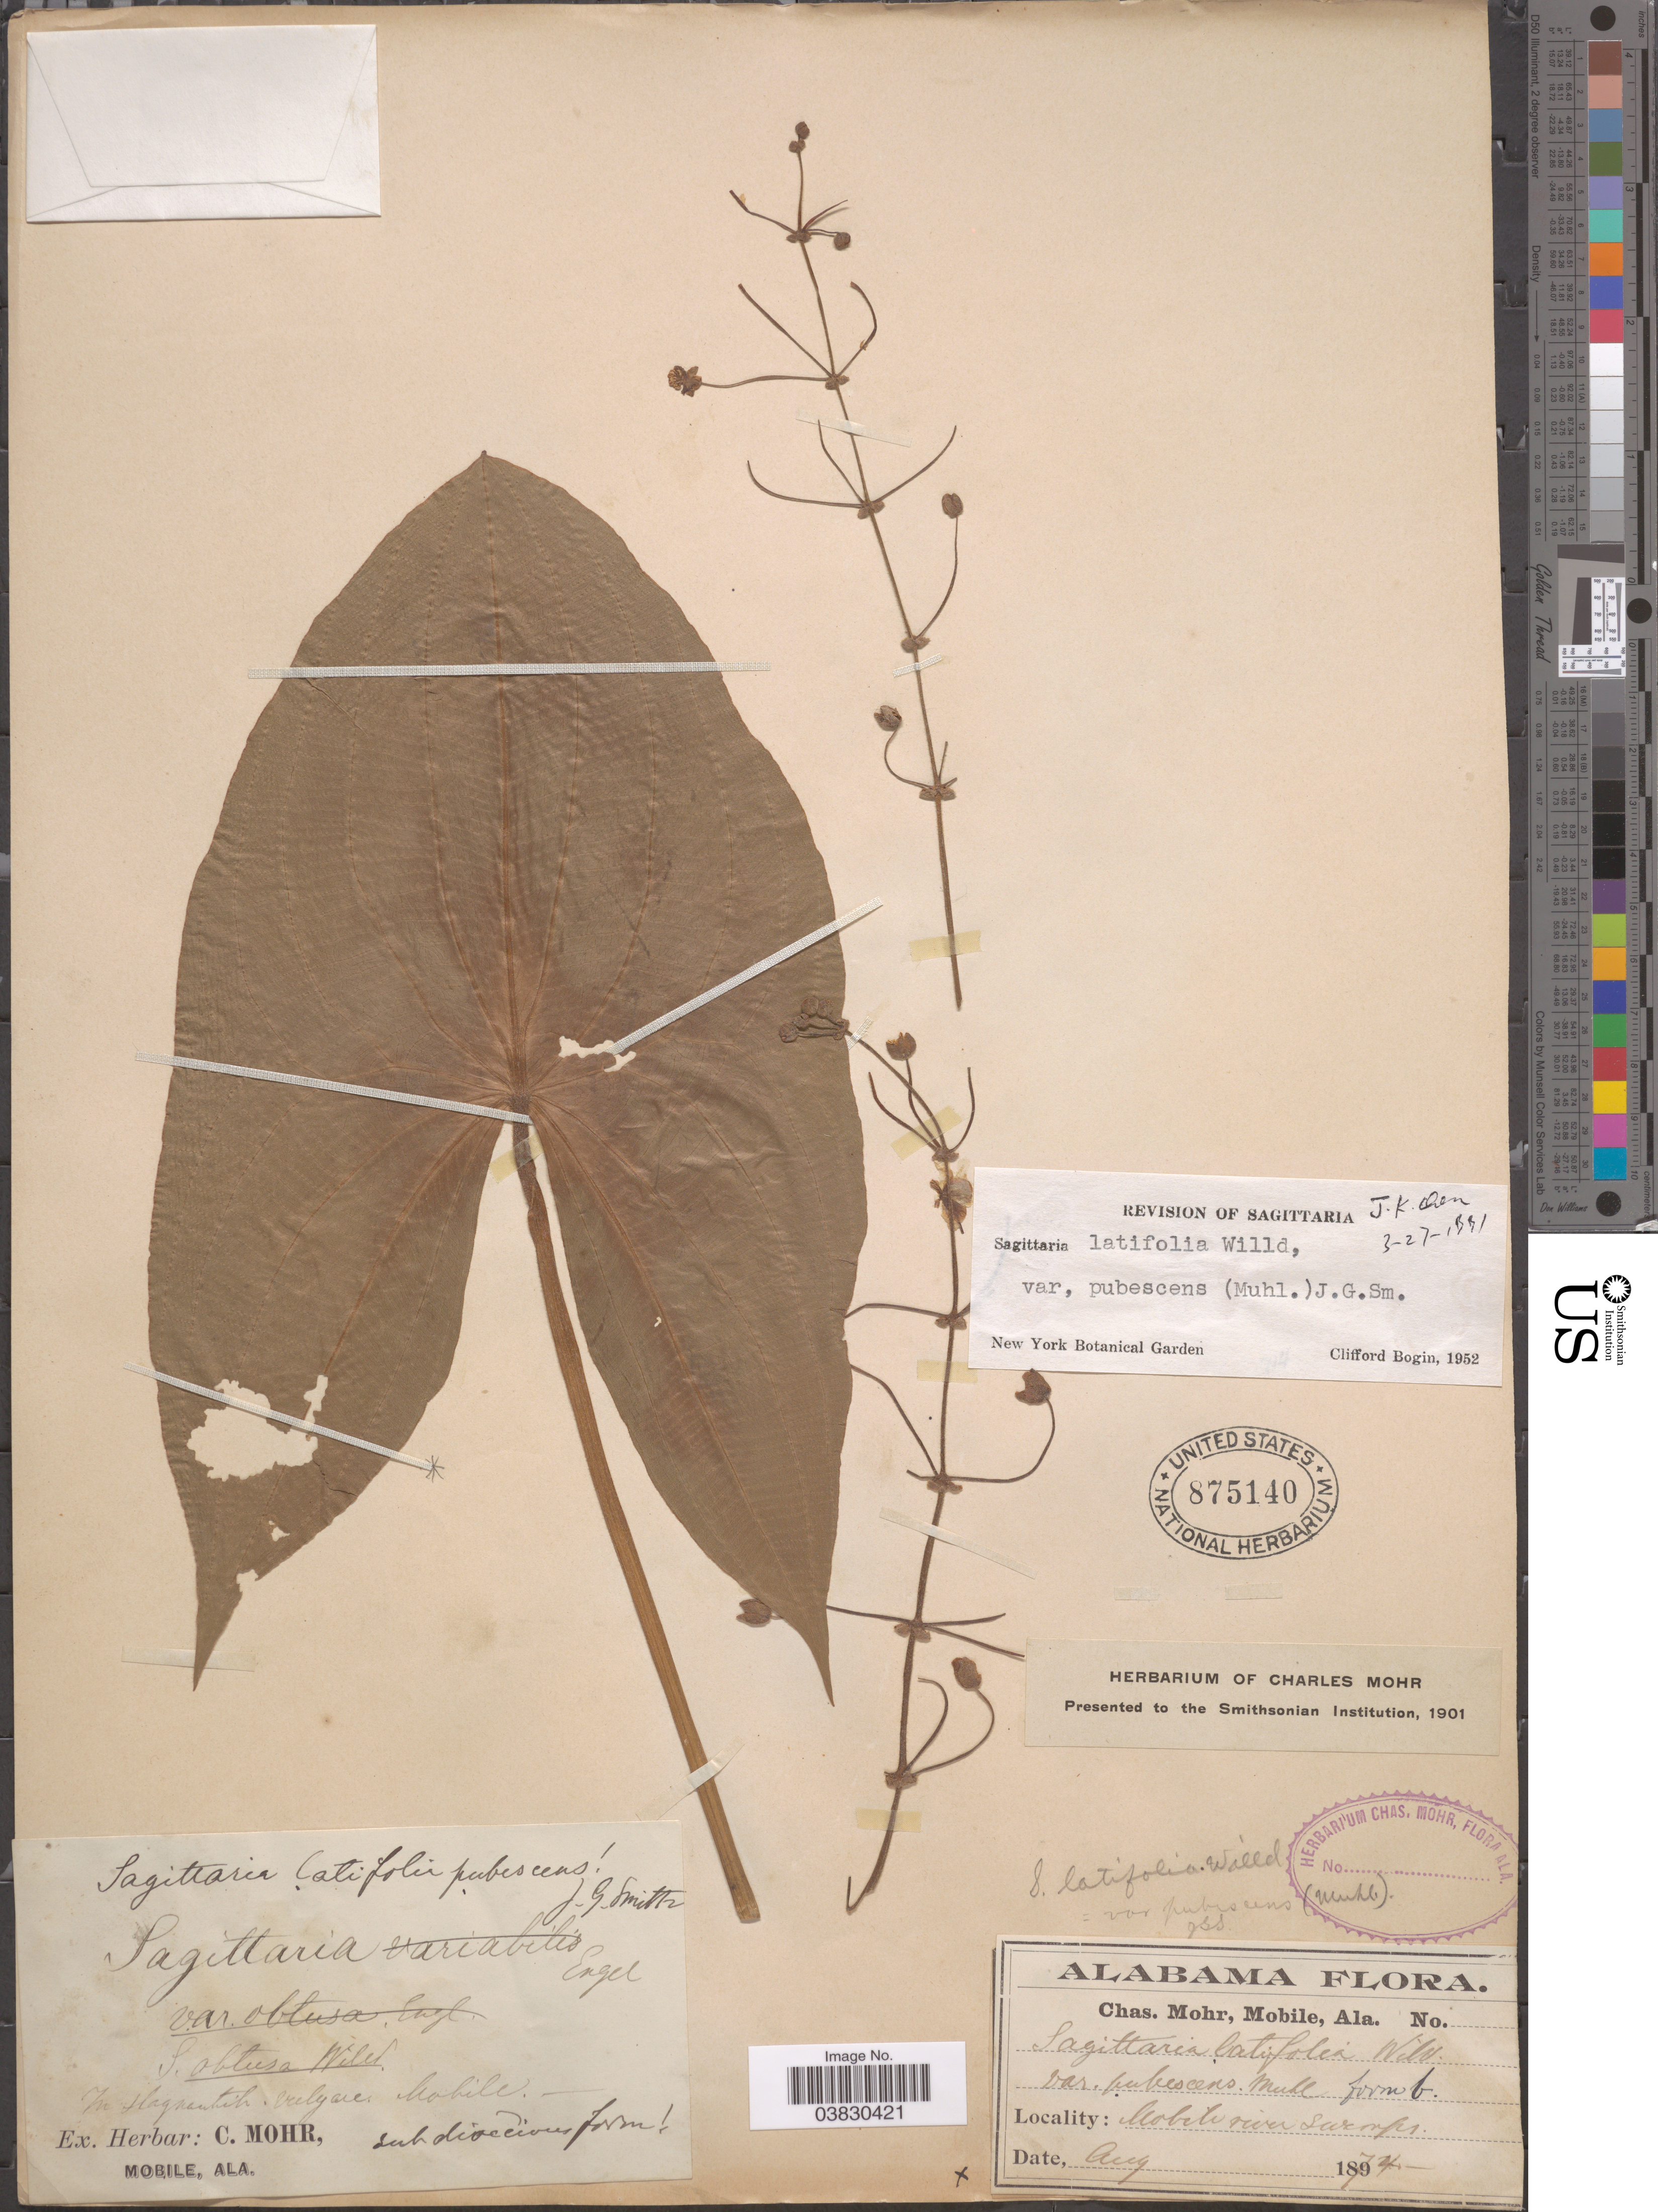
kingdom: Plantae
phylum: Tracheophyta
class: Liliopsida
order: Alismatales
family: Alismataceae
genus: Sagittaria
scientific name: Sagittaria latifolia var. pubescens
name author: (Muhl.) J.G. Sm.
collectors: Mohr, C. T. (herbarium)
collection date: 1874-08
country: United States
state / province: Alabama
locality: Mobile river swamps.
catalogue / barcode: US 875140